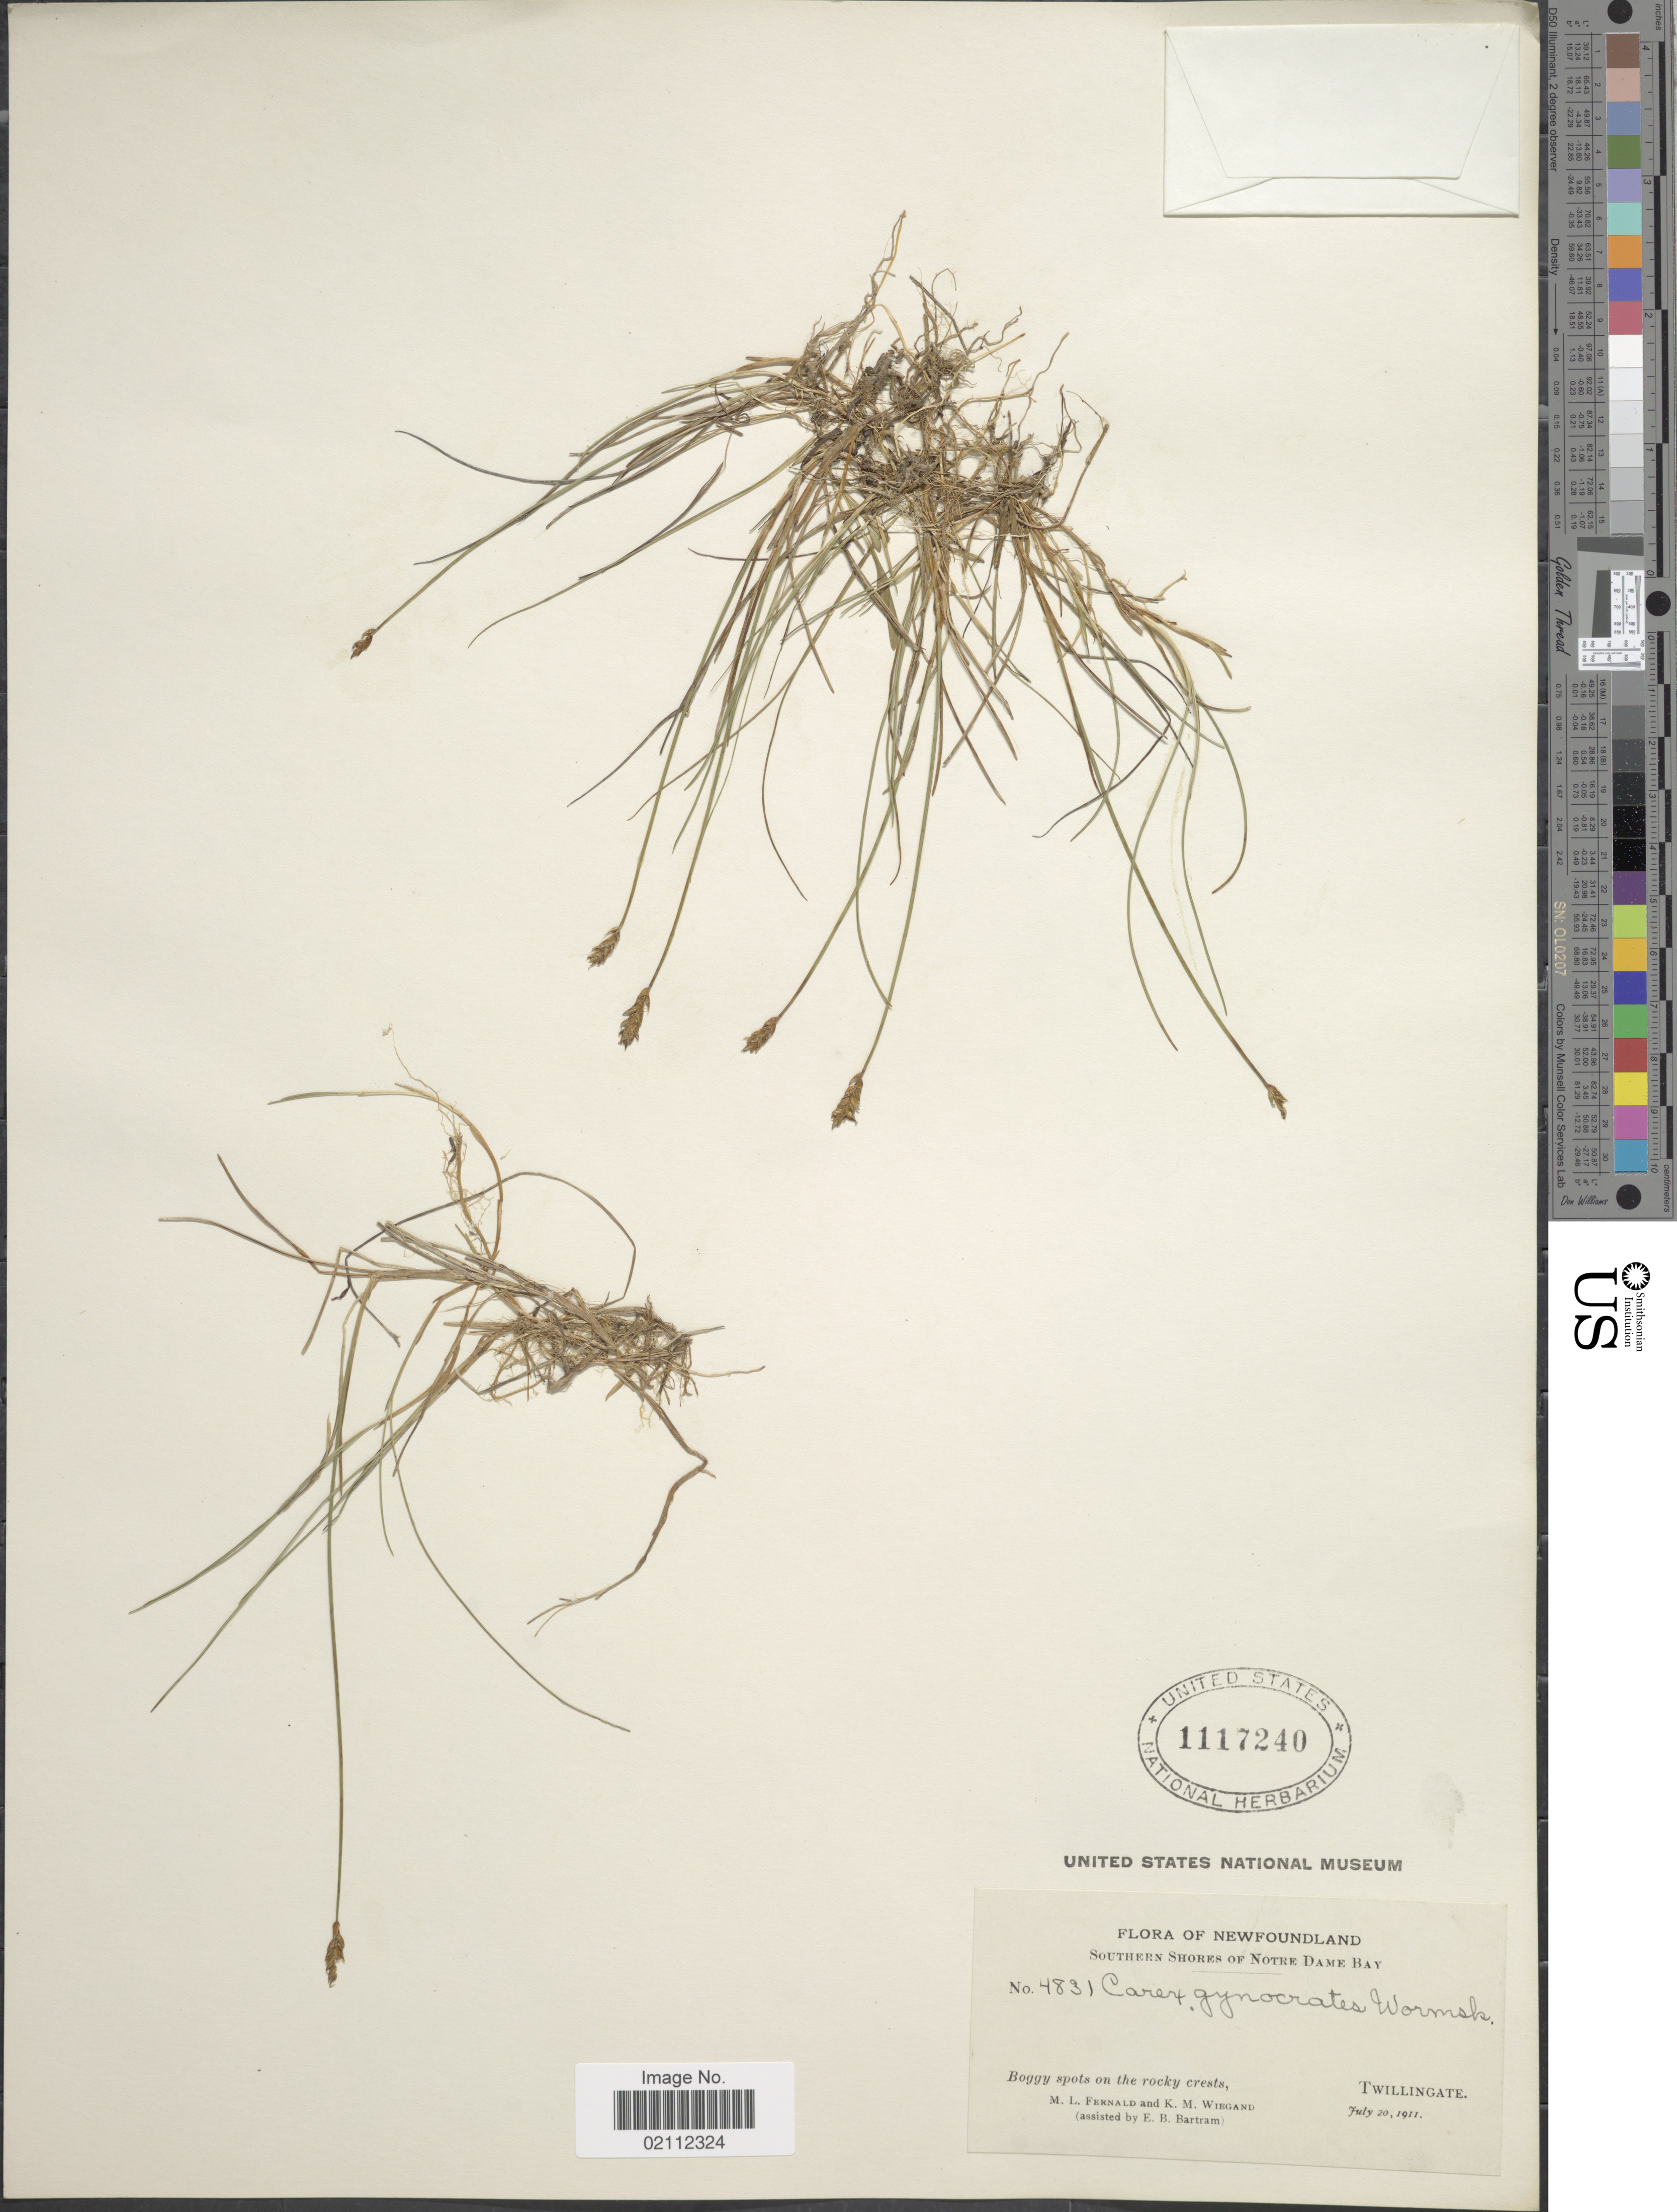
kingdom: Plantae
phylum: Tracheophyta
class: Liliopsida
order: Poales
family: Cyperaceae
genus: Carex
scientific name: Carex nardina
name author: (Hornem.) Fr.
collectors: M. L. Fernald, K. M. Wiegand & E. B. Bartram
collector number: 4831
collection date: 1911-07-20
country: Canada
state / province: Newfoundland and Labrador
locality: Southern shores of Notre Dame Bay. Twillingate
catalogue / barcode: US 1117240